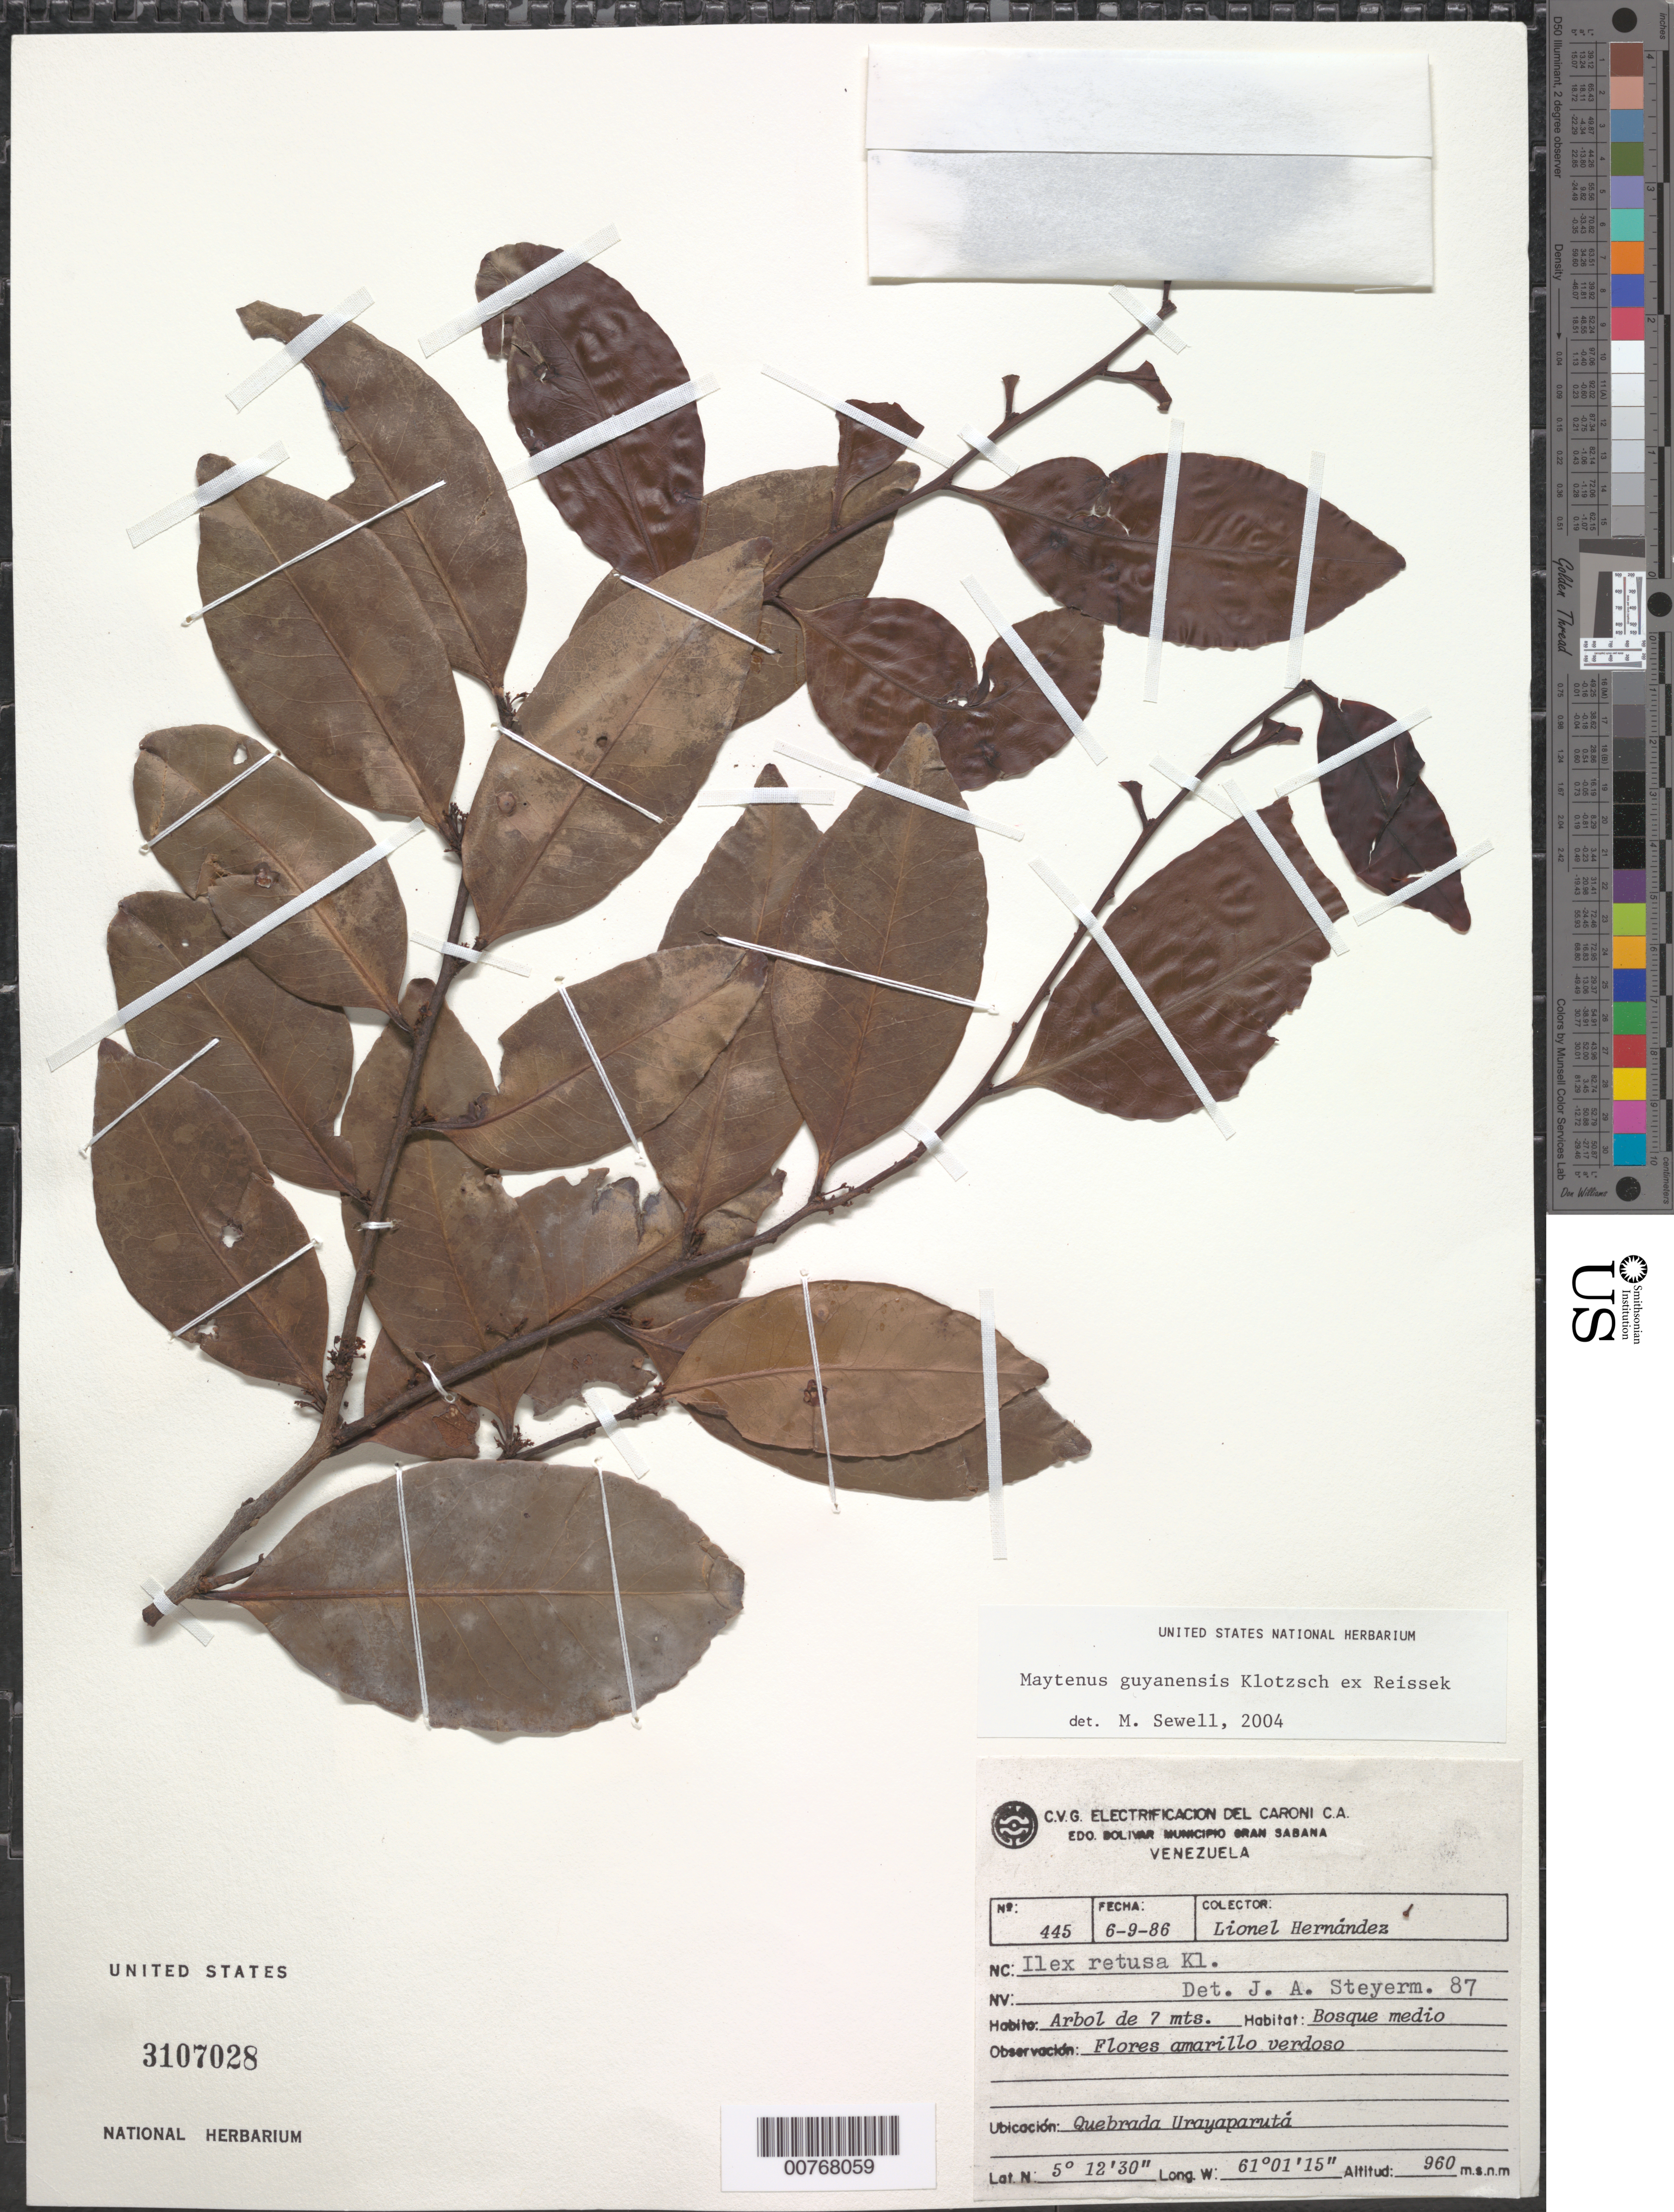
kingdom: Plantae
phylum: Tracheophyta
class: Magnoliopsida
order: Celastrales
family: Celastraceae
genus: Maytenus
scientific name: Maytenus guyanensis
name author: Klotzsch ex Reissek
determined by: Sewell, M.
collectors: L. Hernández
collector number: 445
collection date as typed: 6-Sep-86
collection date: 1986-09-06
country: Venezuela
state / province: Bolívar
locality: Gran Sabana, Quebrada Urayaparutá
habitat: Ecotono-bosque medio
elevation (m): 960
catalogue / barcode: US 3107028